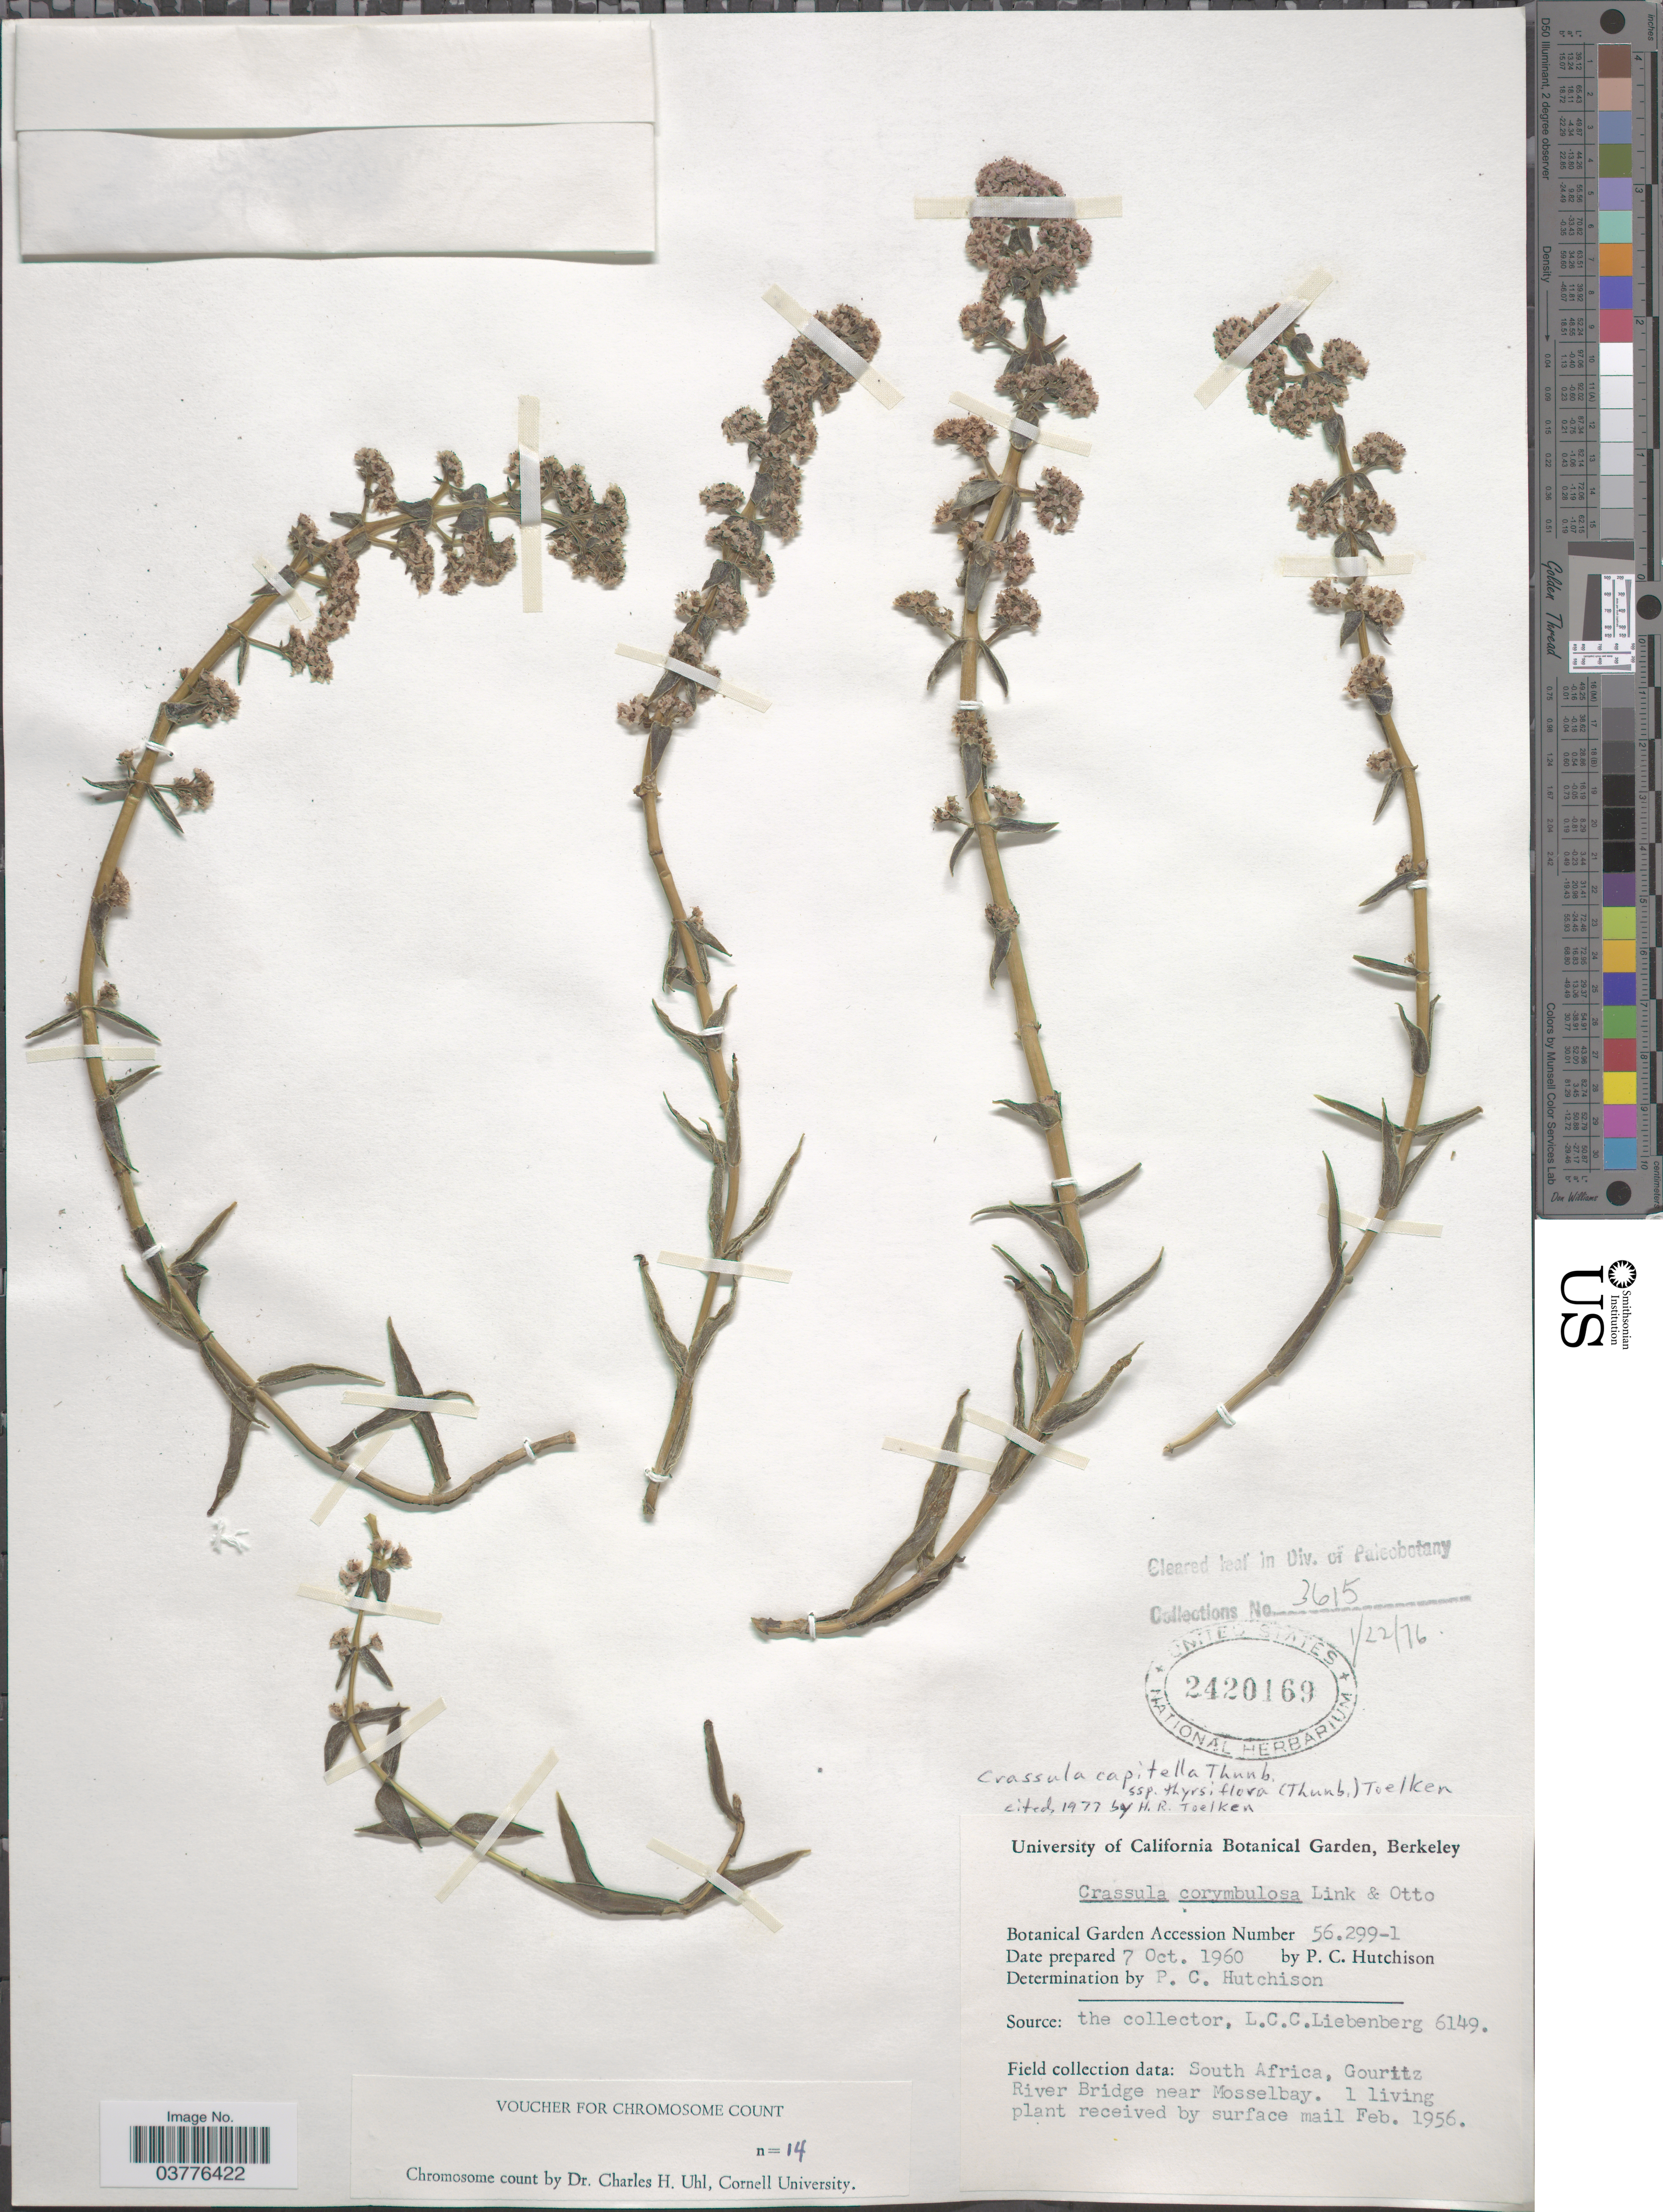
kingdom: Plantae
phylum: Tracheophyta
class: Magnoliopsida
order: Saxifragales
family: Crassulaceae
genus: Crassula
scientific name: Crassula capitella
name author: Thunb.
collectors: P. C. Hutchison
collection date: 1960-10-07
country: United States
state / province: California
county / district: Alameda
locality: University of California Botanical Garden, Berkeley.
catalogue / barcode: US 2420169